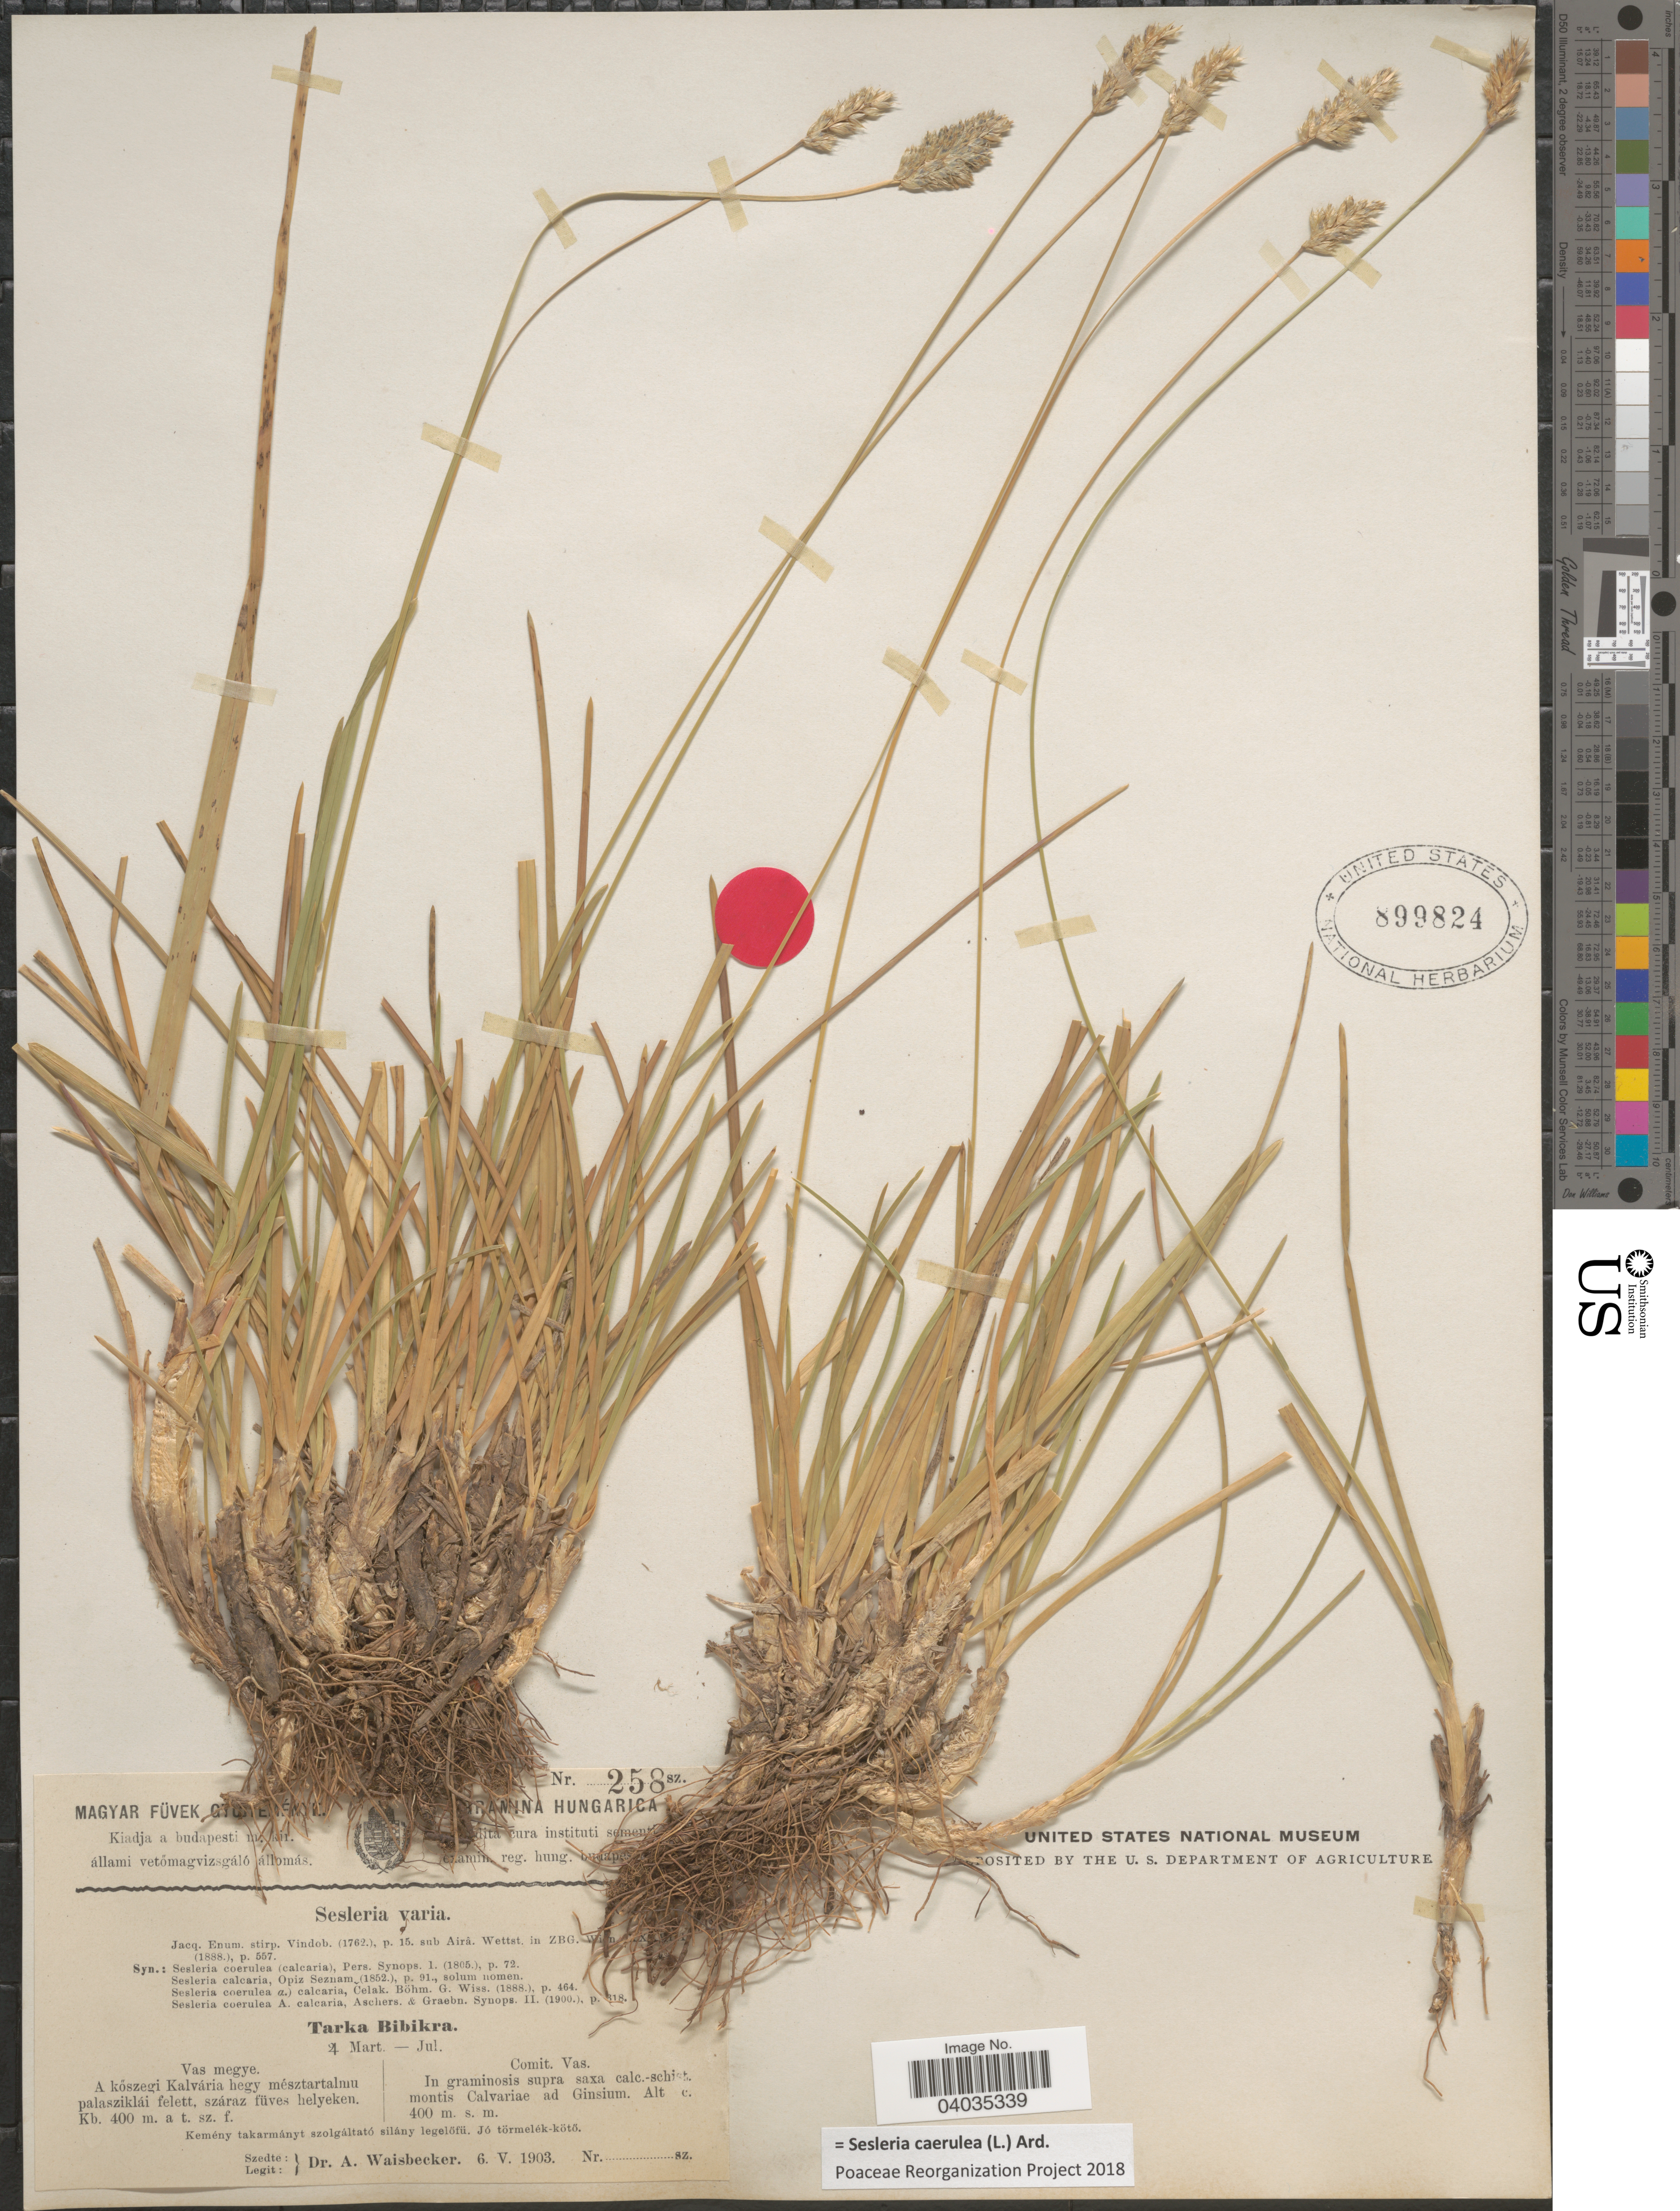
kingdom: Plantae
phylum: Tracheophyta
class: Liliopsida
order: Poales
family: Poaceae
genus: Sesleria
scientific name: Sesleria caerulea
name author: (L.) Ard.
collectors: A. Waisbecker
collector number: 258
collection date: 1903-05-06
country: Hungary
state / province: Vas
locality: Hungarica. Comit. Vas. In graminosis supra saxa calc.-schist. montis Calvariae ad Ginsium.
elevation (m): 400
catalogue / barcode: US 899824